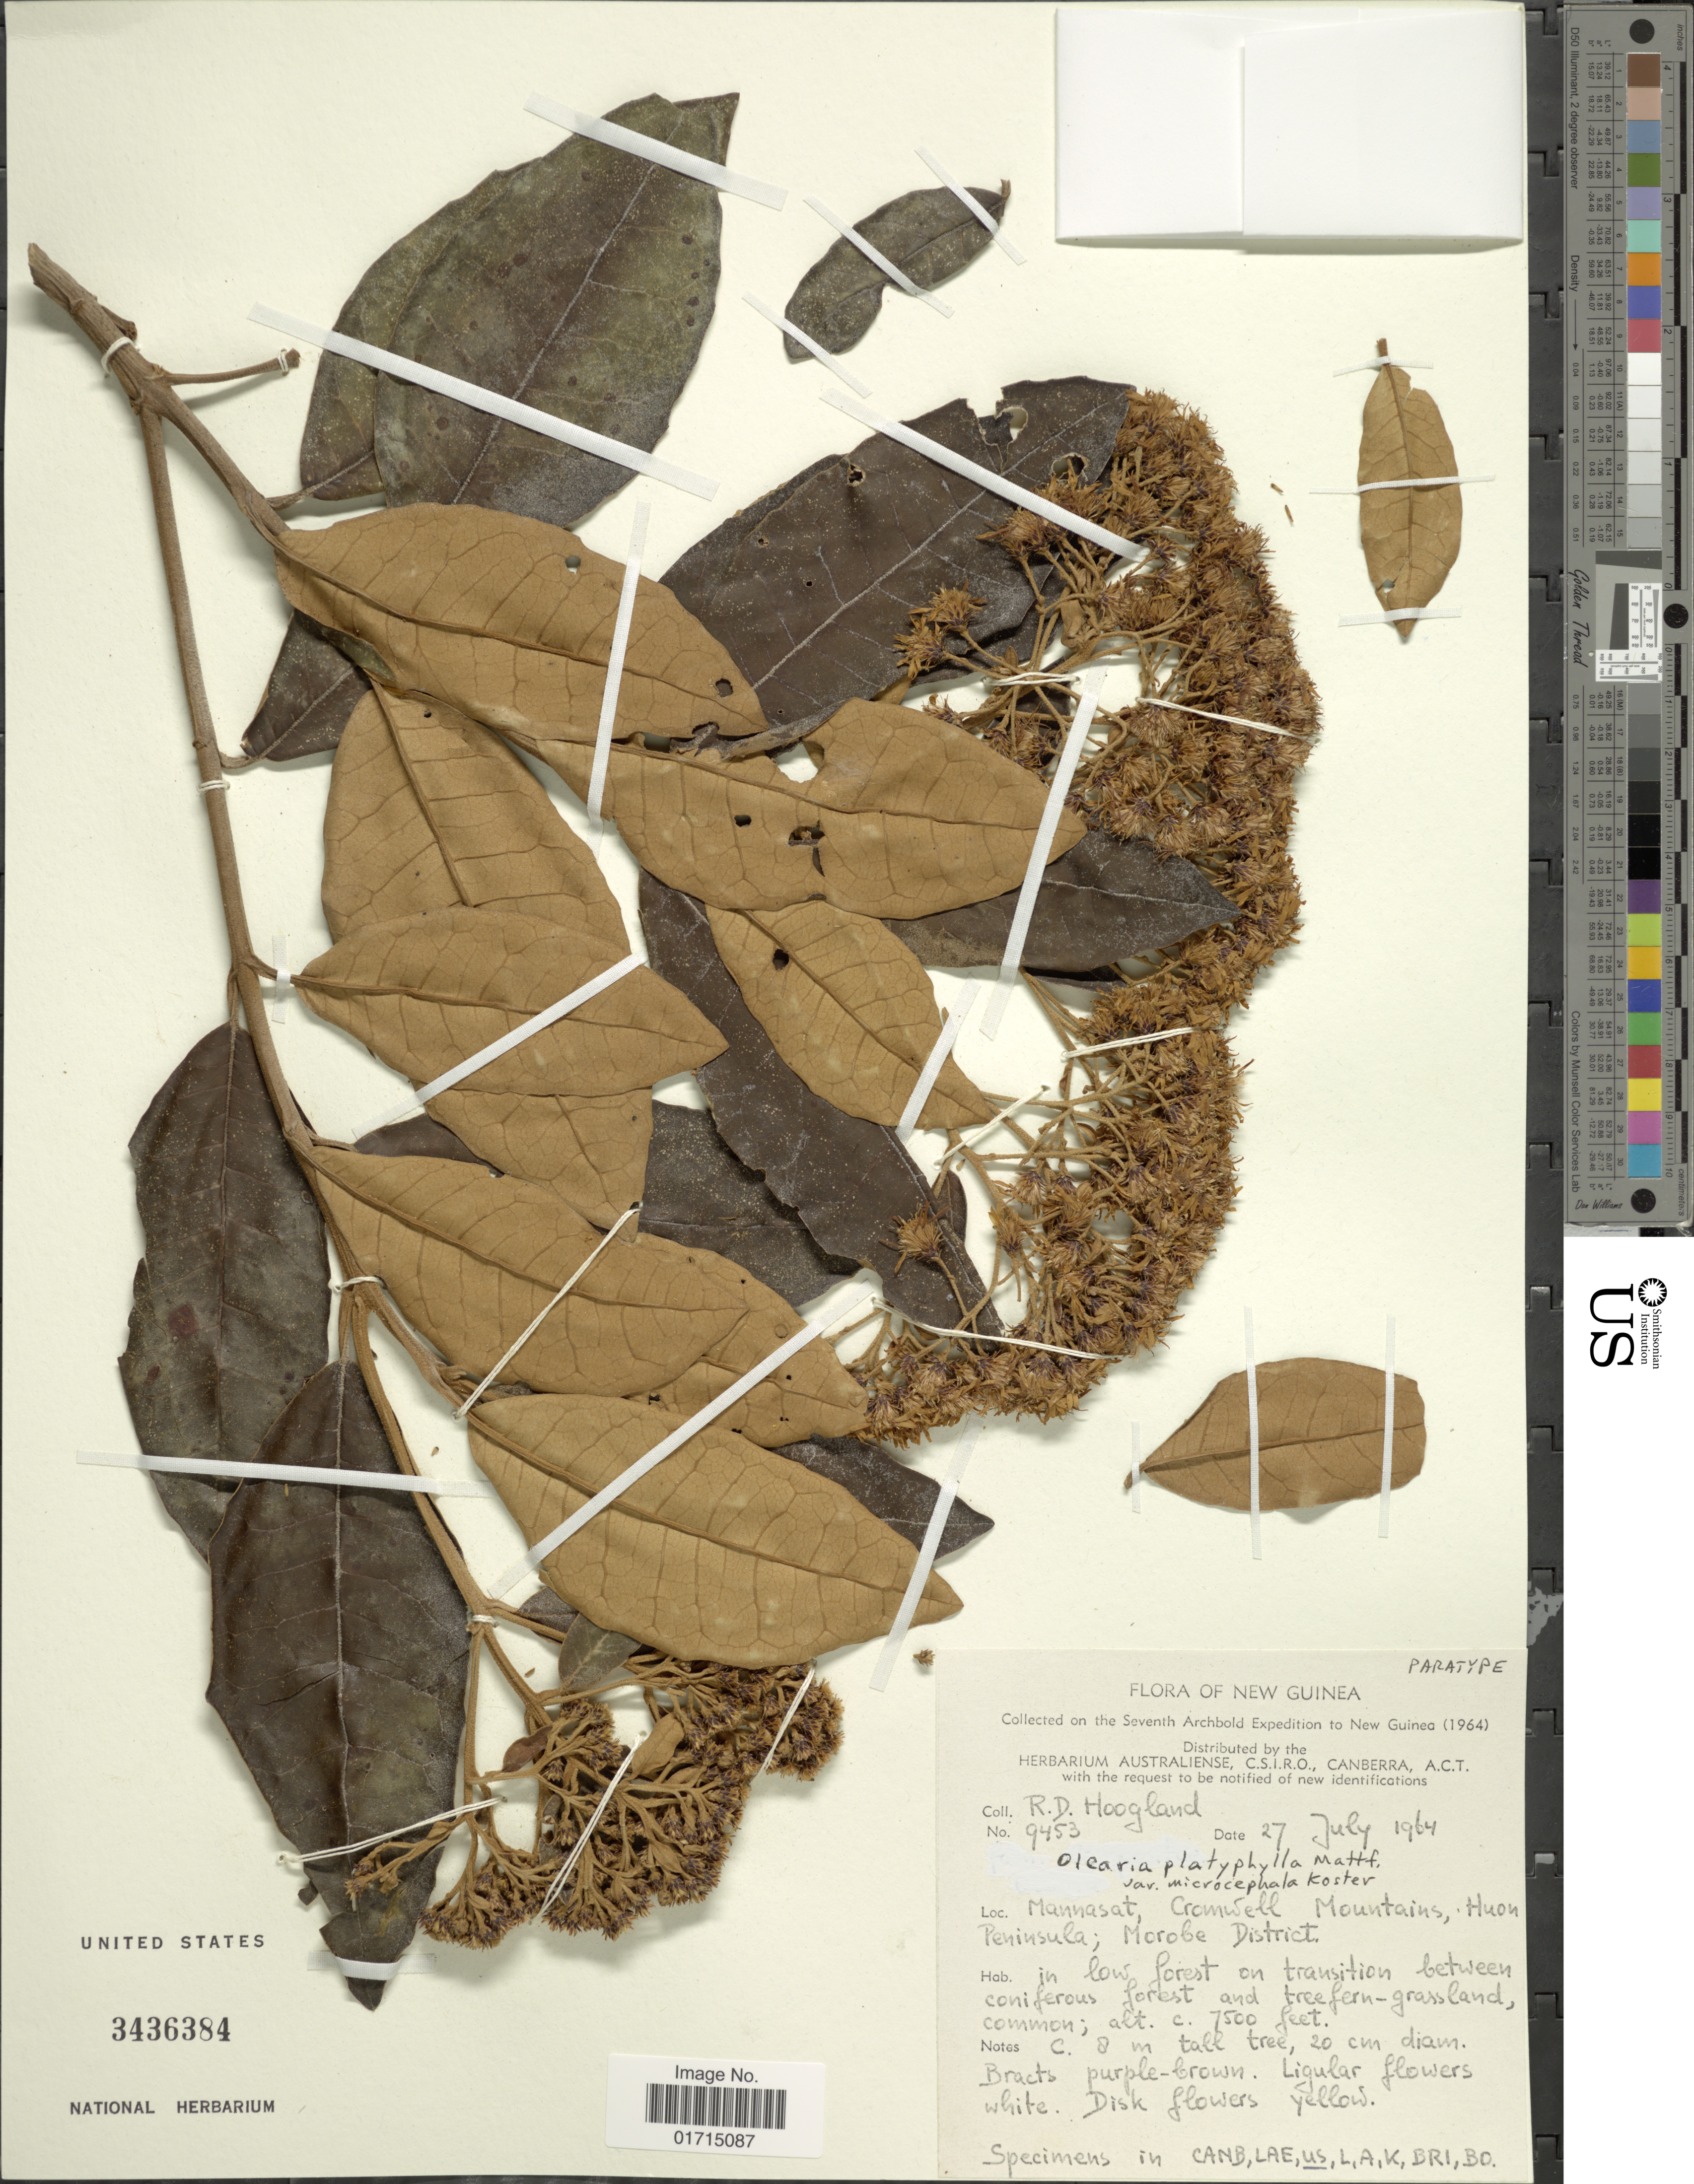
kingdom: Plantae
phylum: Tracheophyta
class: Magnoliopsida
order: Asterales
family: Asteraceae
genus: Olearia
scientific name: Olearia platyphylla var. microcephala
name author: J. Kost.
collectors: R. D. Hoogland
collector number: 9453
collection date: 1964-07-27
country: Papua New Guinea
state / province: Morobe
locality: Mannasat, Cromwell Mountains, Huon Peninsula; Morobe District. in low forest on transition between coniferous forest and treefern-grassland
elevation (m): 2286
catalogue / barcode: US 3436384